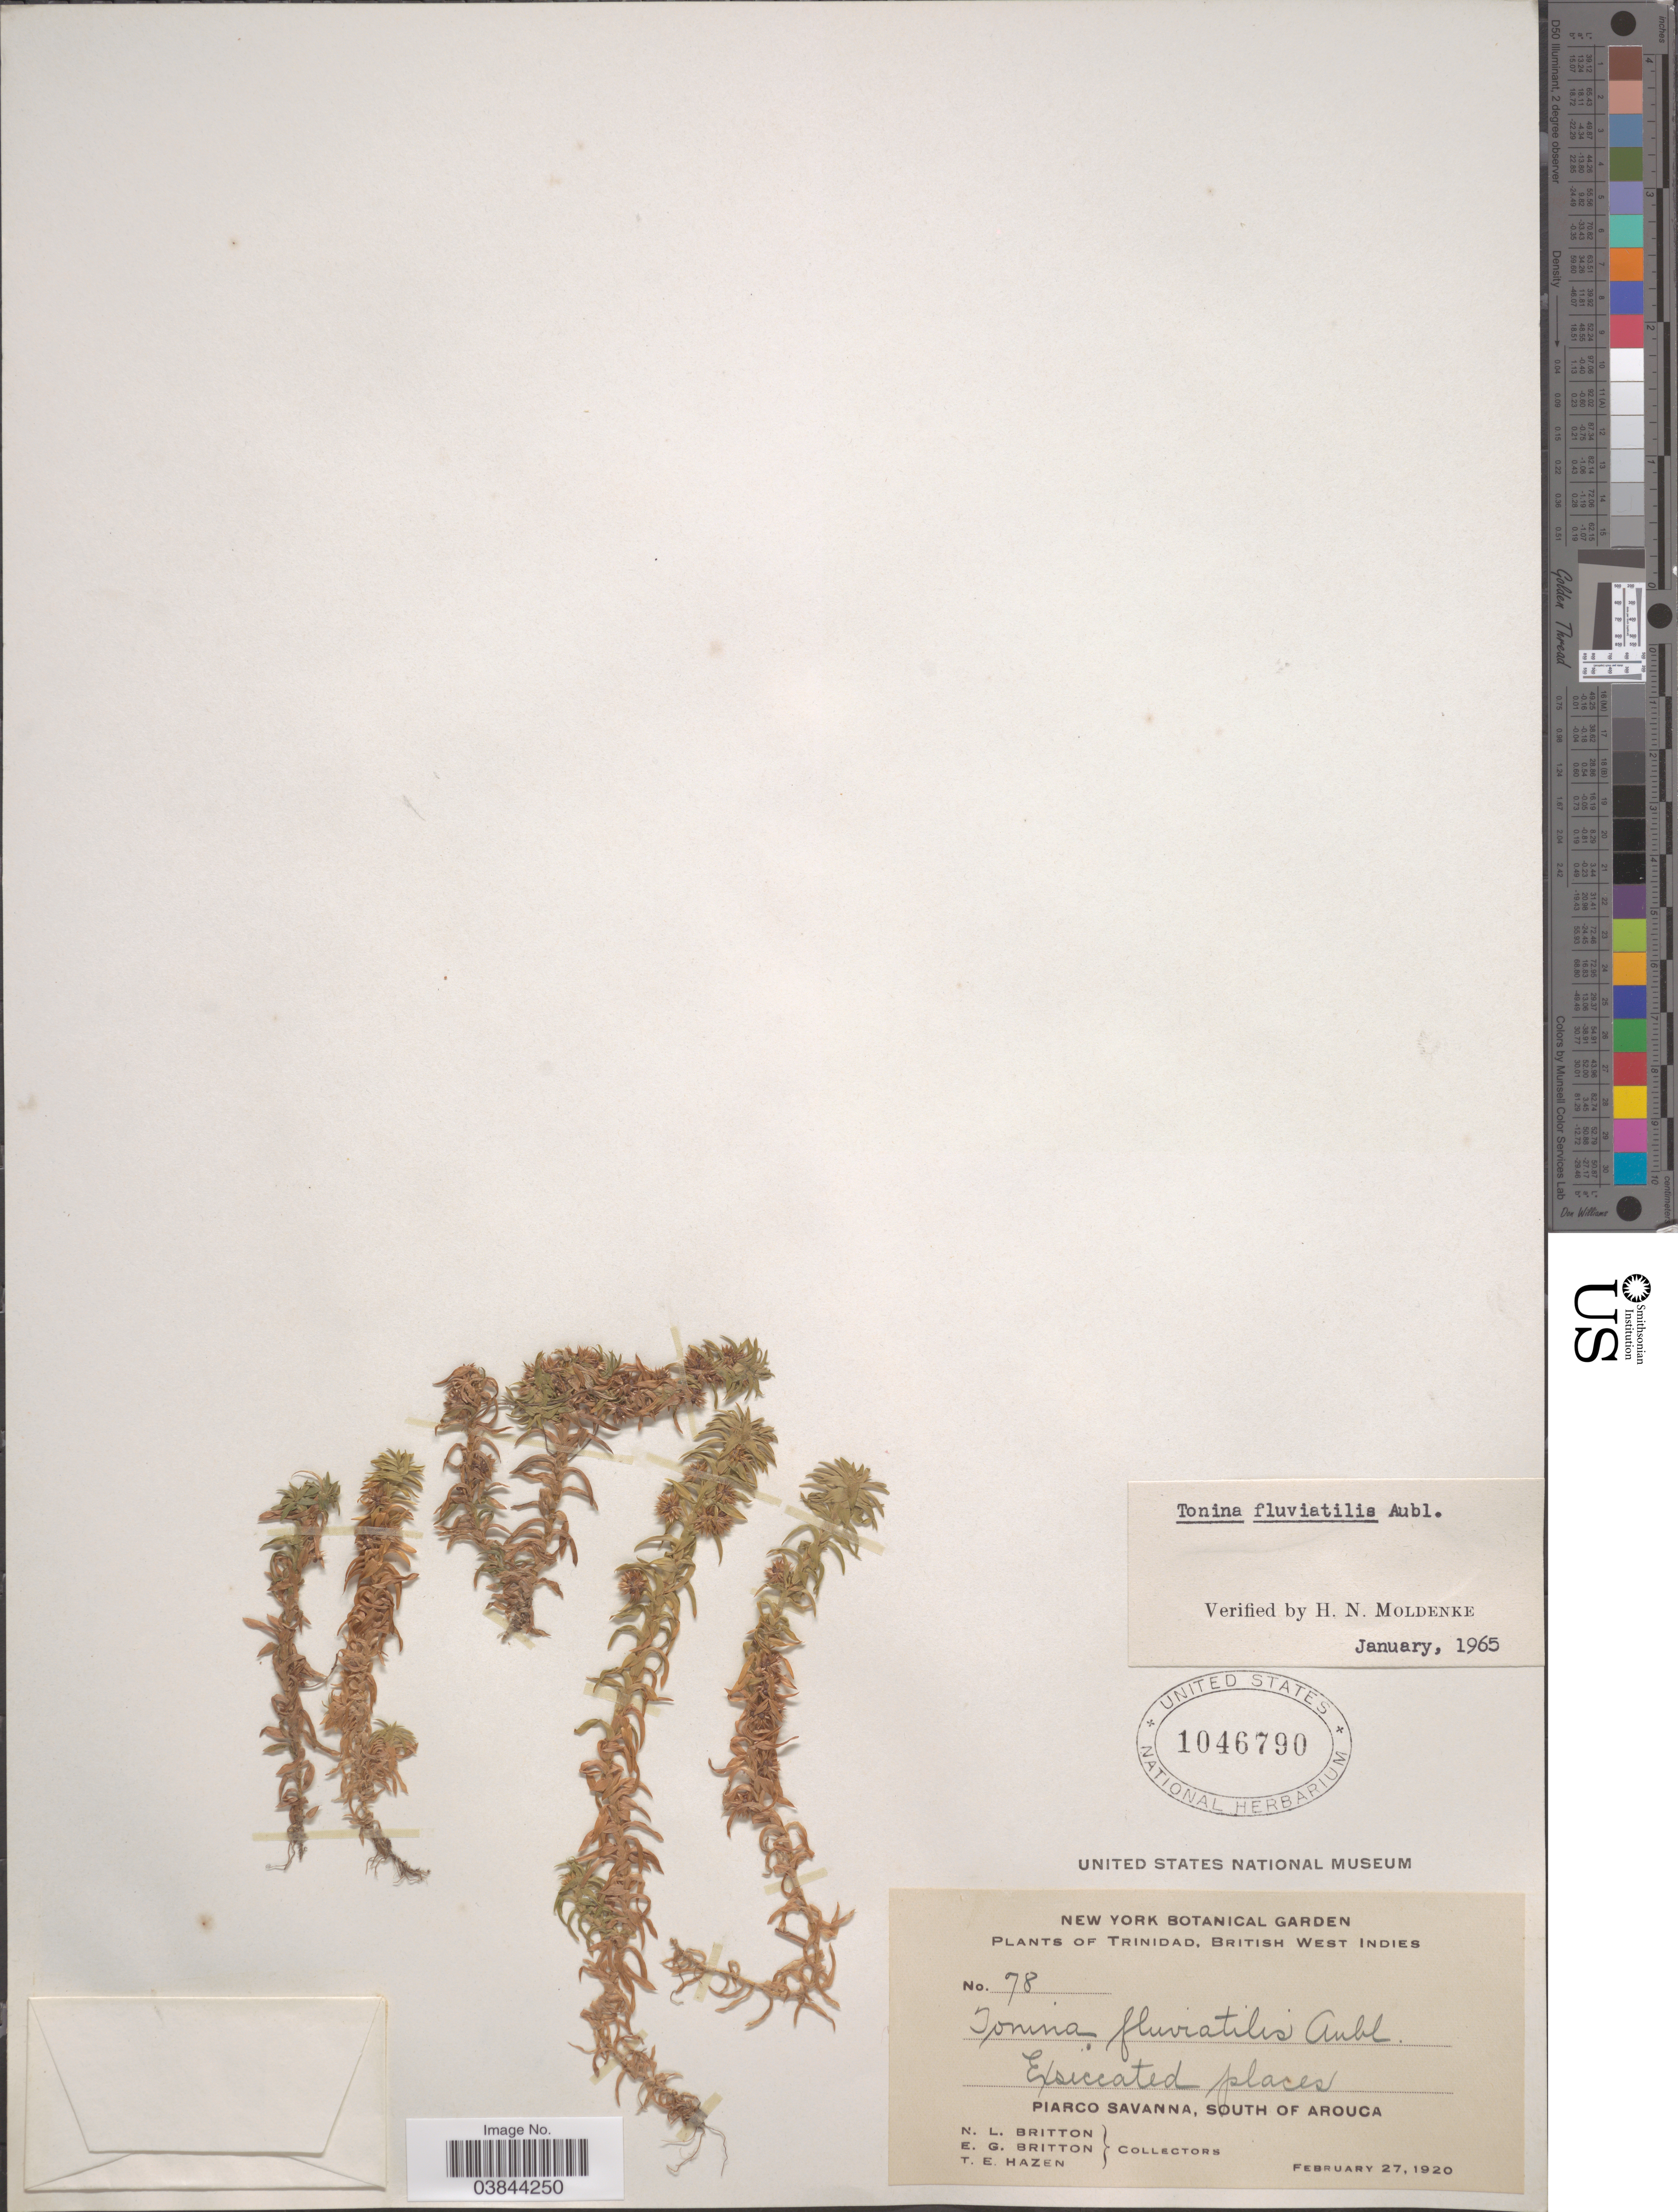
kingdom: Plantae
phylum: Tracheophyta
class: Liliopsida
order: Poales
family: Eriocaulaceae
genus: Tonina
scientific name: Tonina fluviatilis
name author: Aubl.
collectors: N. Britton, E. G. Britton & T. E. Hazen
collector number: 78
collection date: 1920-02-27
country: Trinidad and Tobago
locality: Trinidad, British West Indies. Piarco Savanna, South of Arouca.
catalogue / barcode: US 1046790